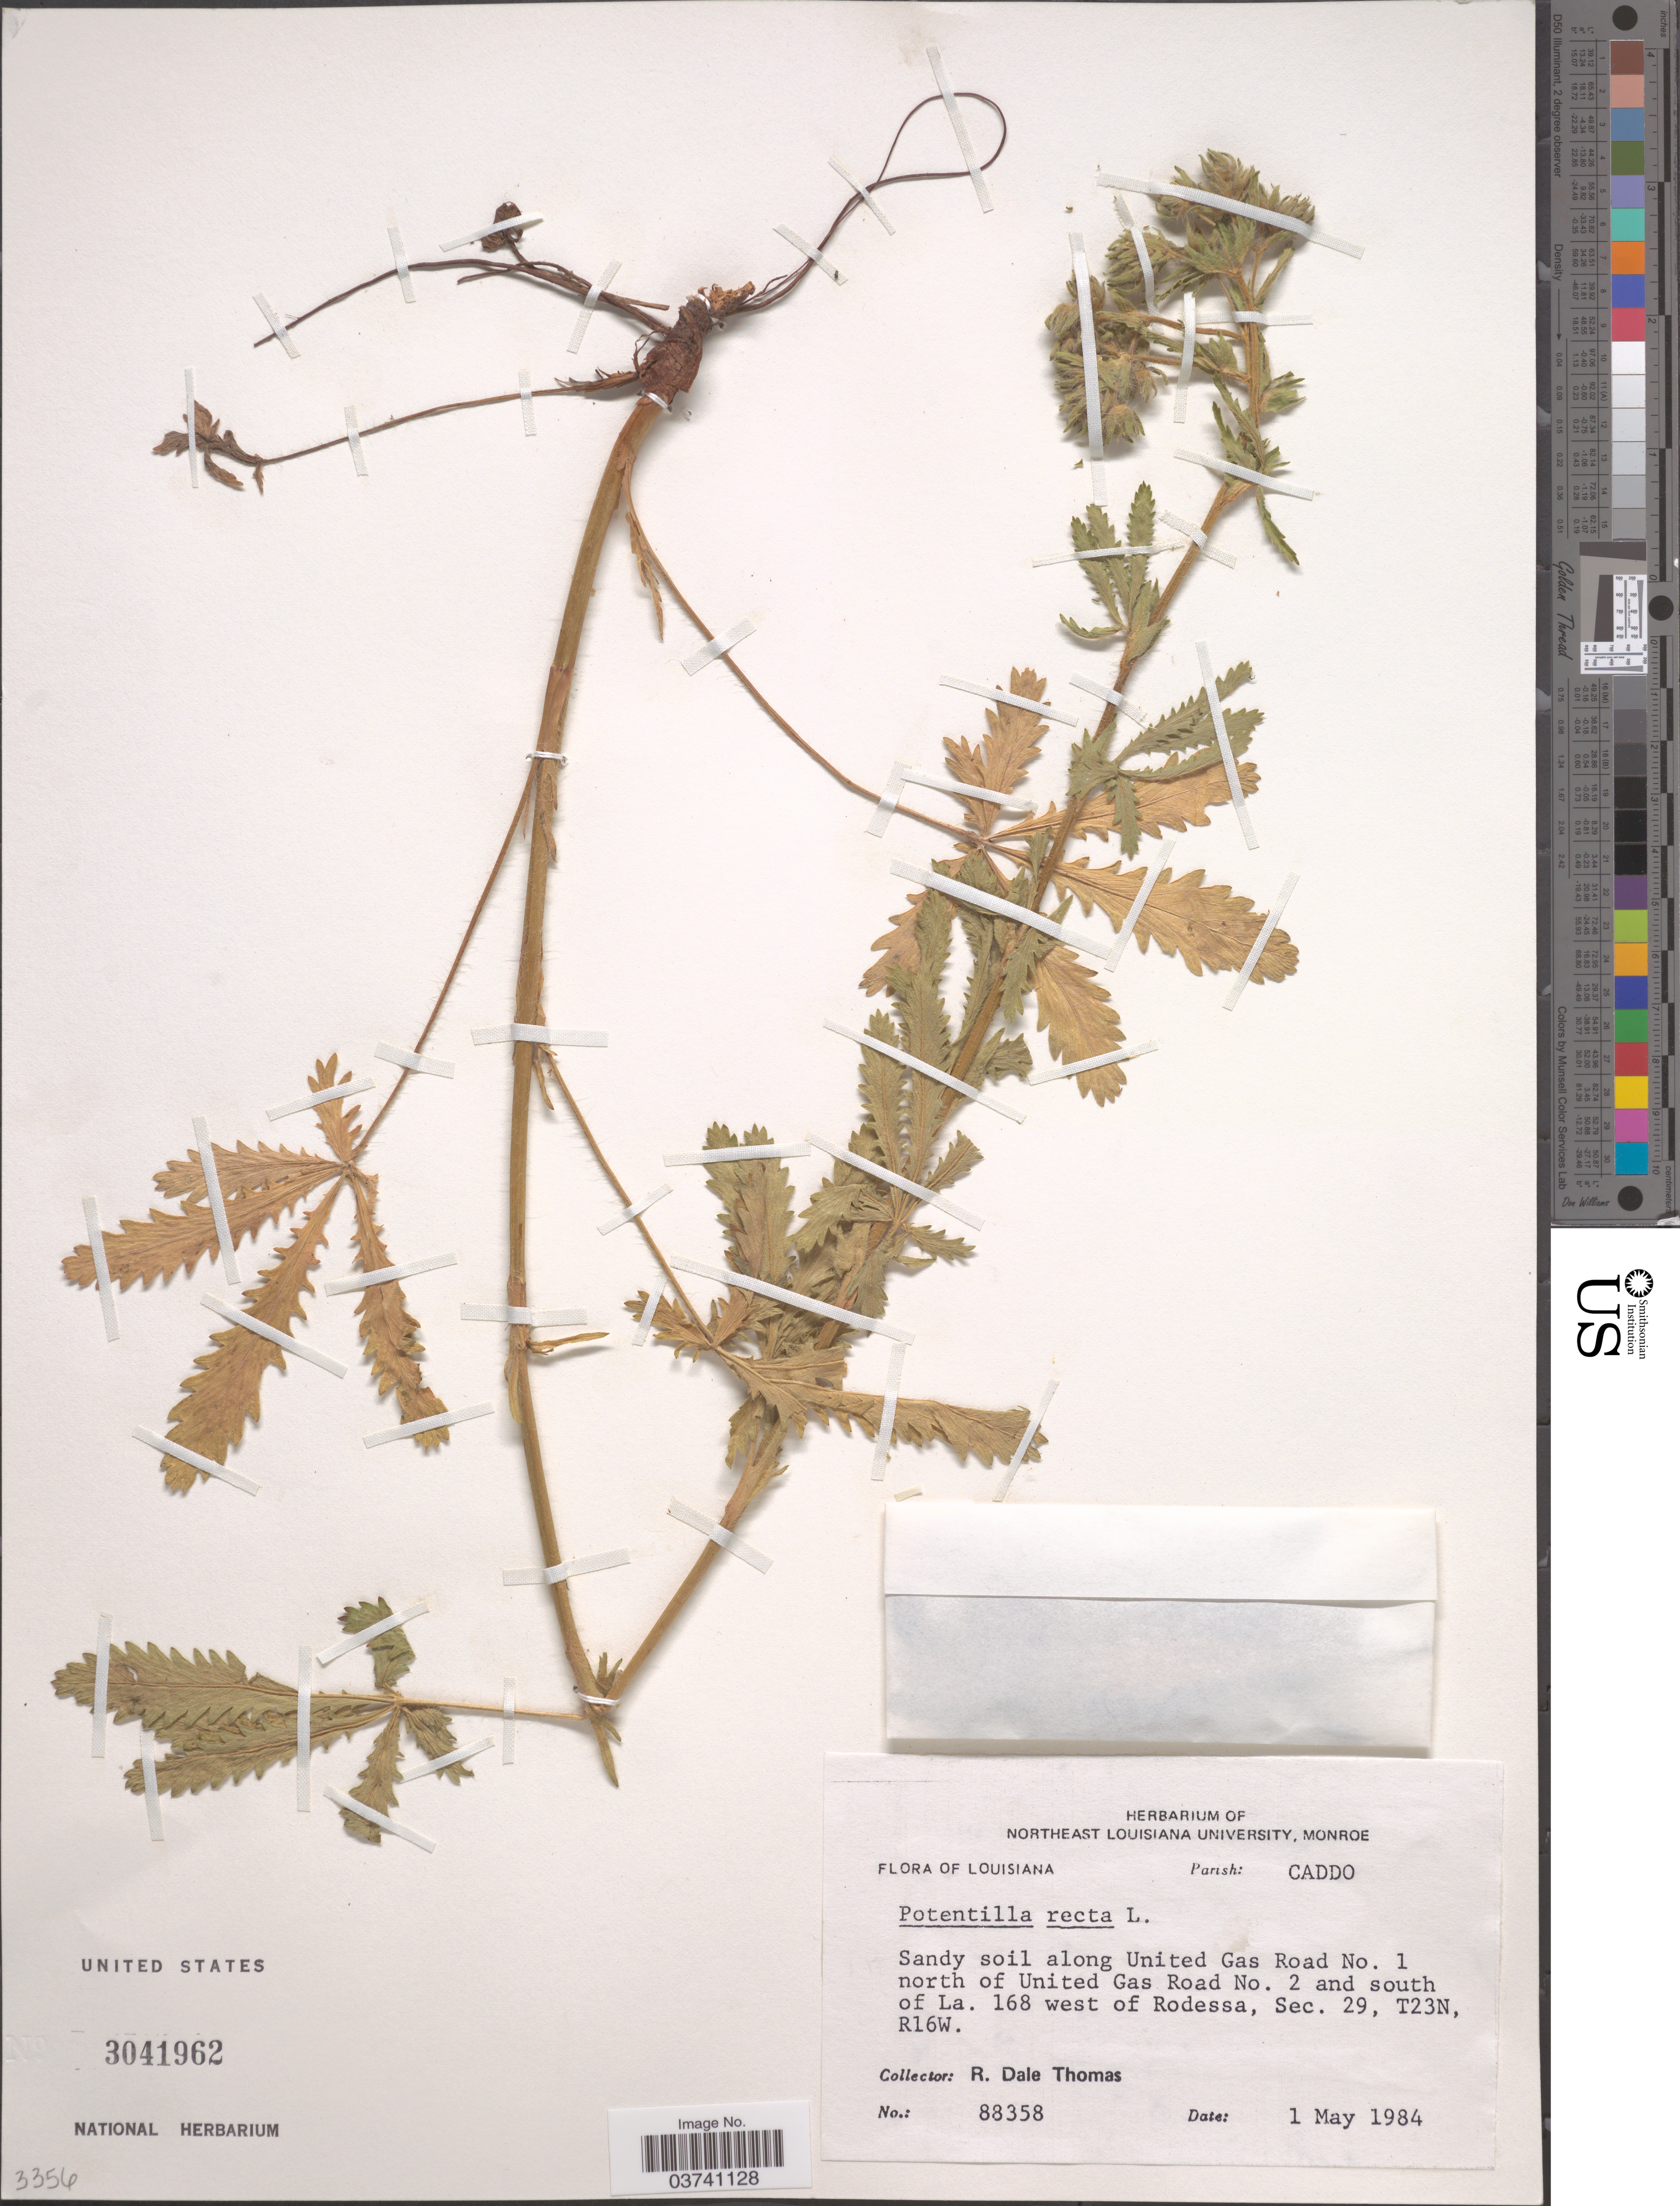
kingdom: Plantae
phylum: Tracheophyta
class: Magnoliopsida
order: Rosales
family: Rosaceae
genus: Potentilla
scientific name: Potentilla recta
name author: L.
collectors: R. Thomas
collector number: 88358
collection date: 1984-05-01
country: United States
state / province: Louisiana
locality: Parish: Caddo. Along United Gas Road No. 1 north of United Gas Road No. 2 and south of La. 168 west of Rodessa, Sec. 29, T23N, R16W.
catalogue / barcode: US 3041962